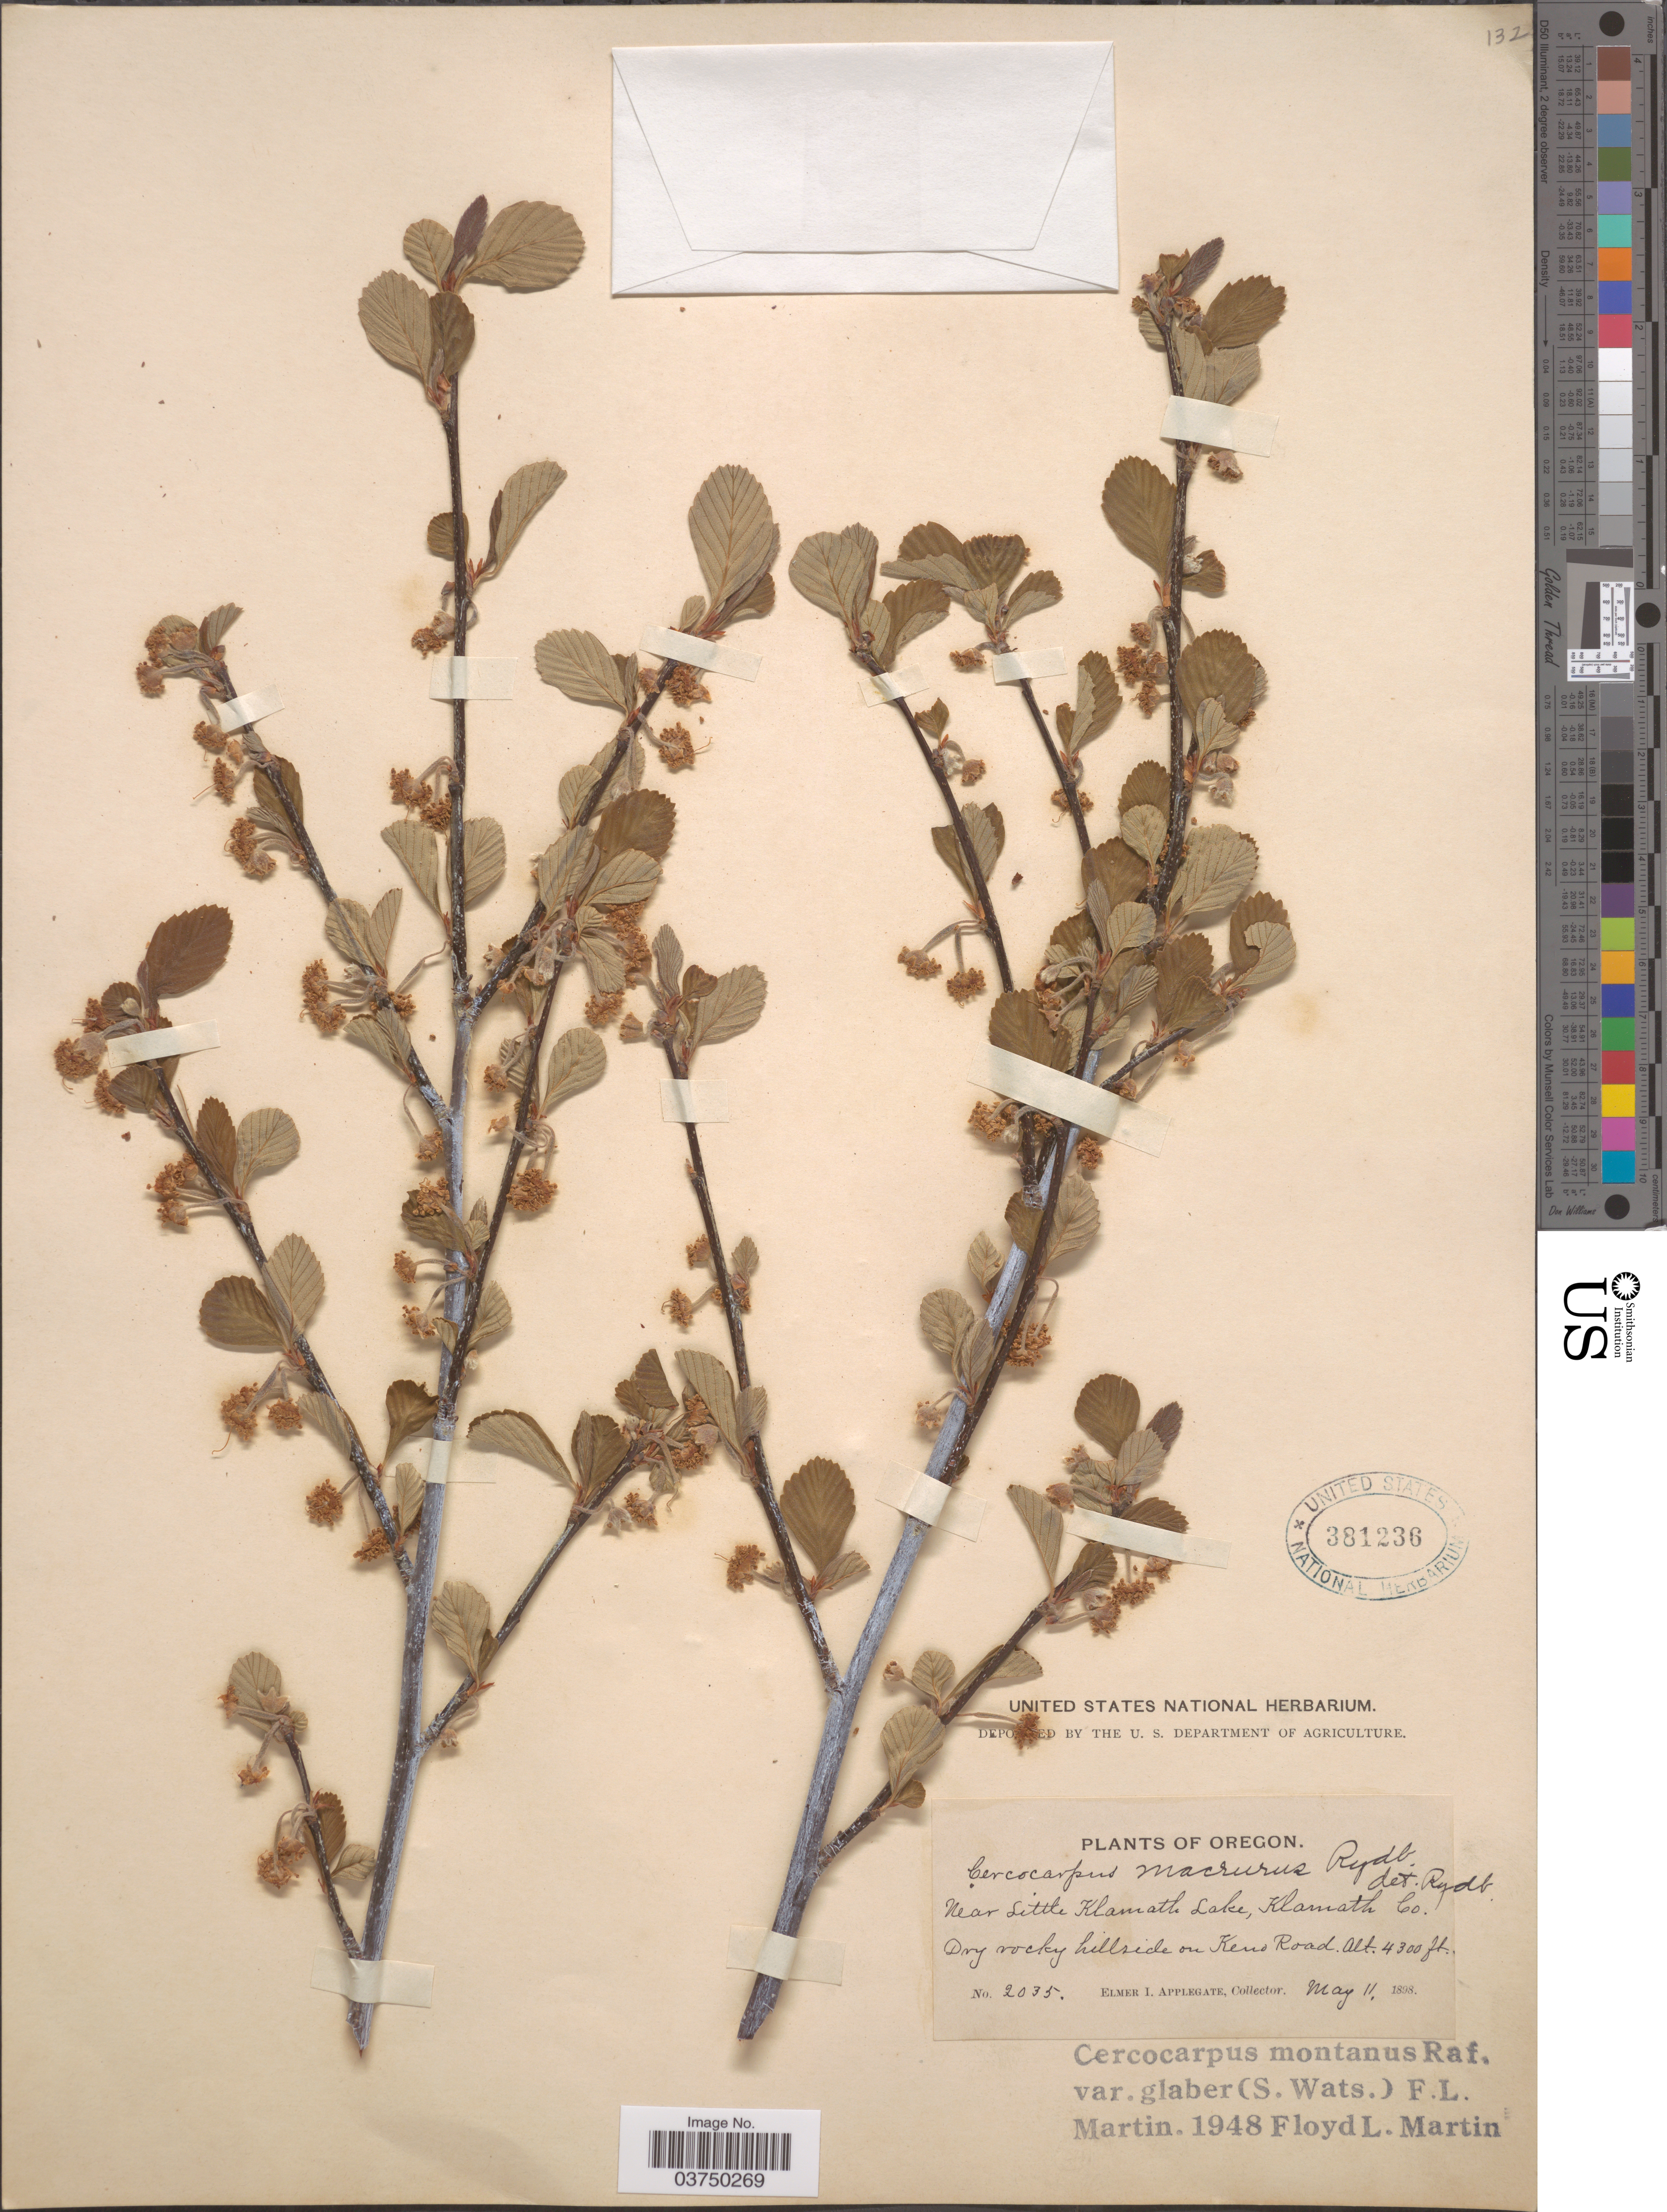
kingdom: Plantae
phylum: Tracheophyta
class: Magnoliopsida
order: Rosales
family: Rosaceae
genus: Cercocarpus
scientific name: Cercocarpus montanus var. glaber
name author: (S. Watson) F.L. Martin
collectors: E. I. Applegate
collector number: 2035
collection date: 1898-05-11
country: United States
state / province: Oregon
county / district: Klamath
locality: Near Sittle Klamath Lake, Klamath Co. On Kens Road.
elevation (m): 1311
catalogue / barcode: US 381236